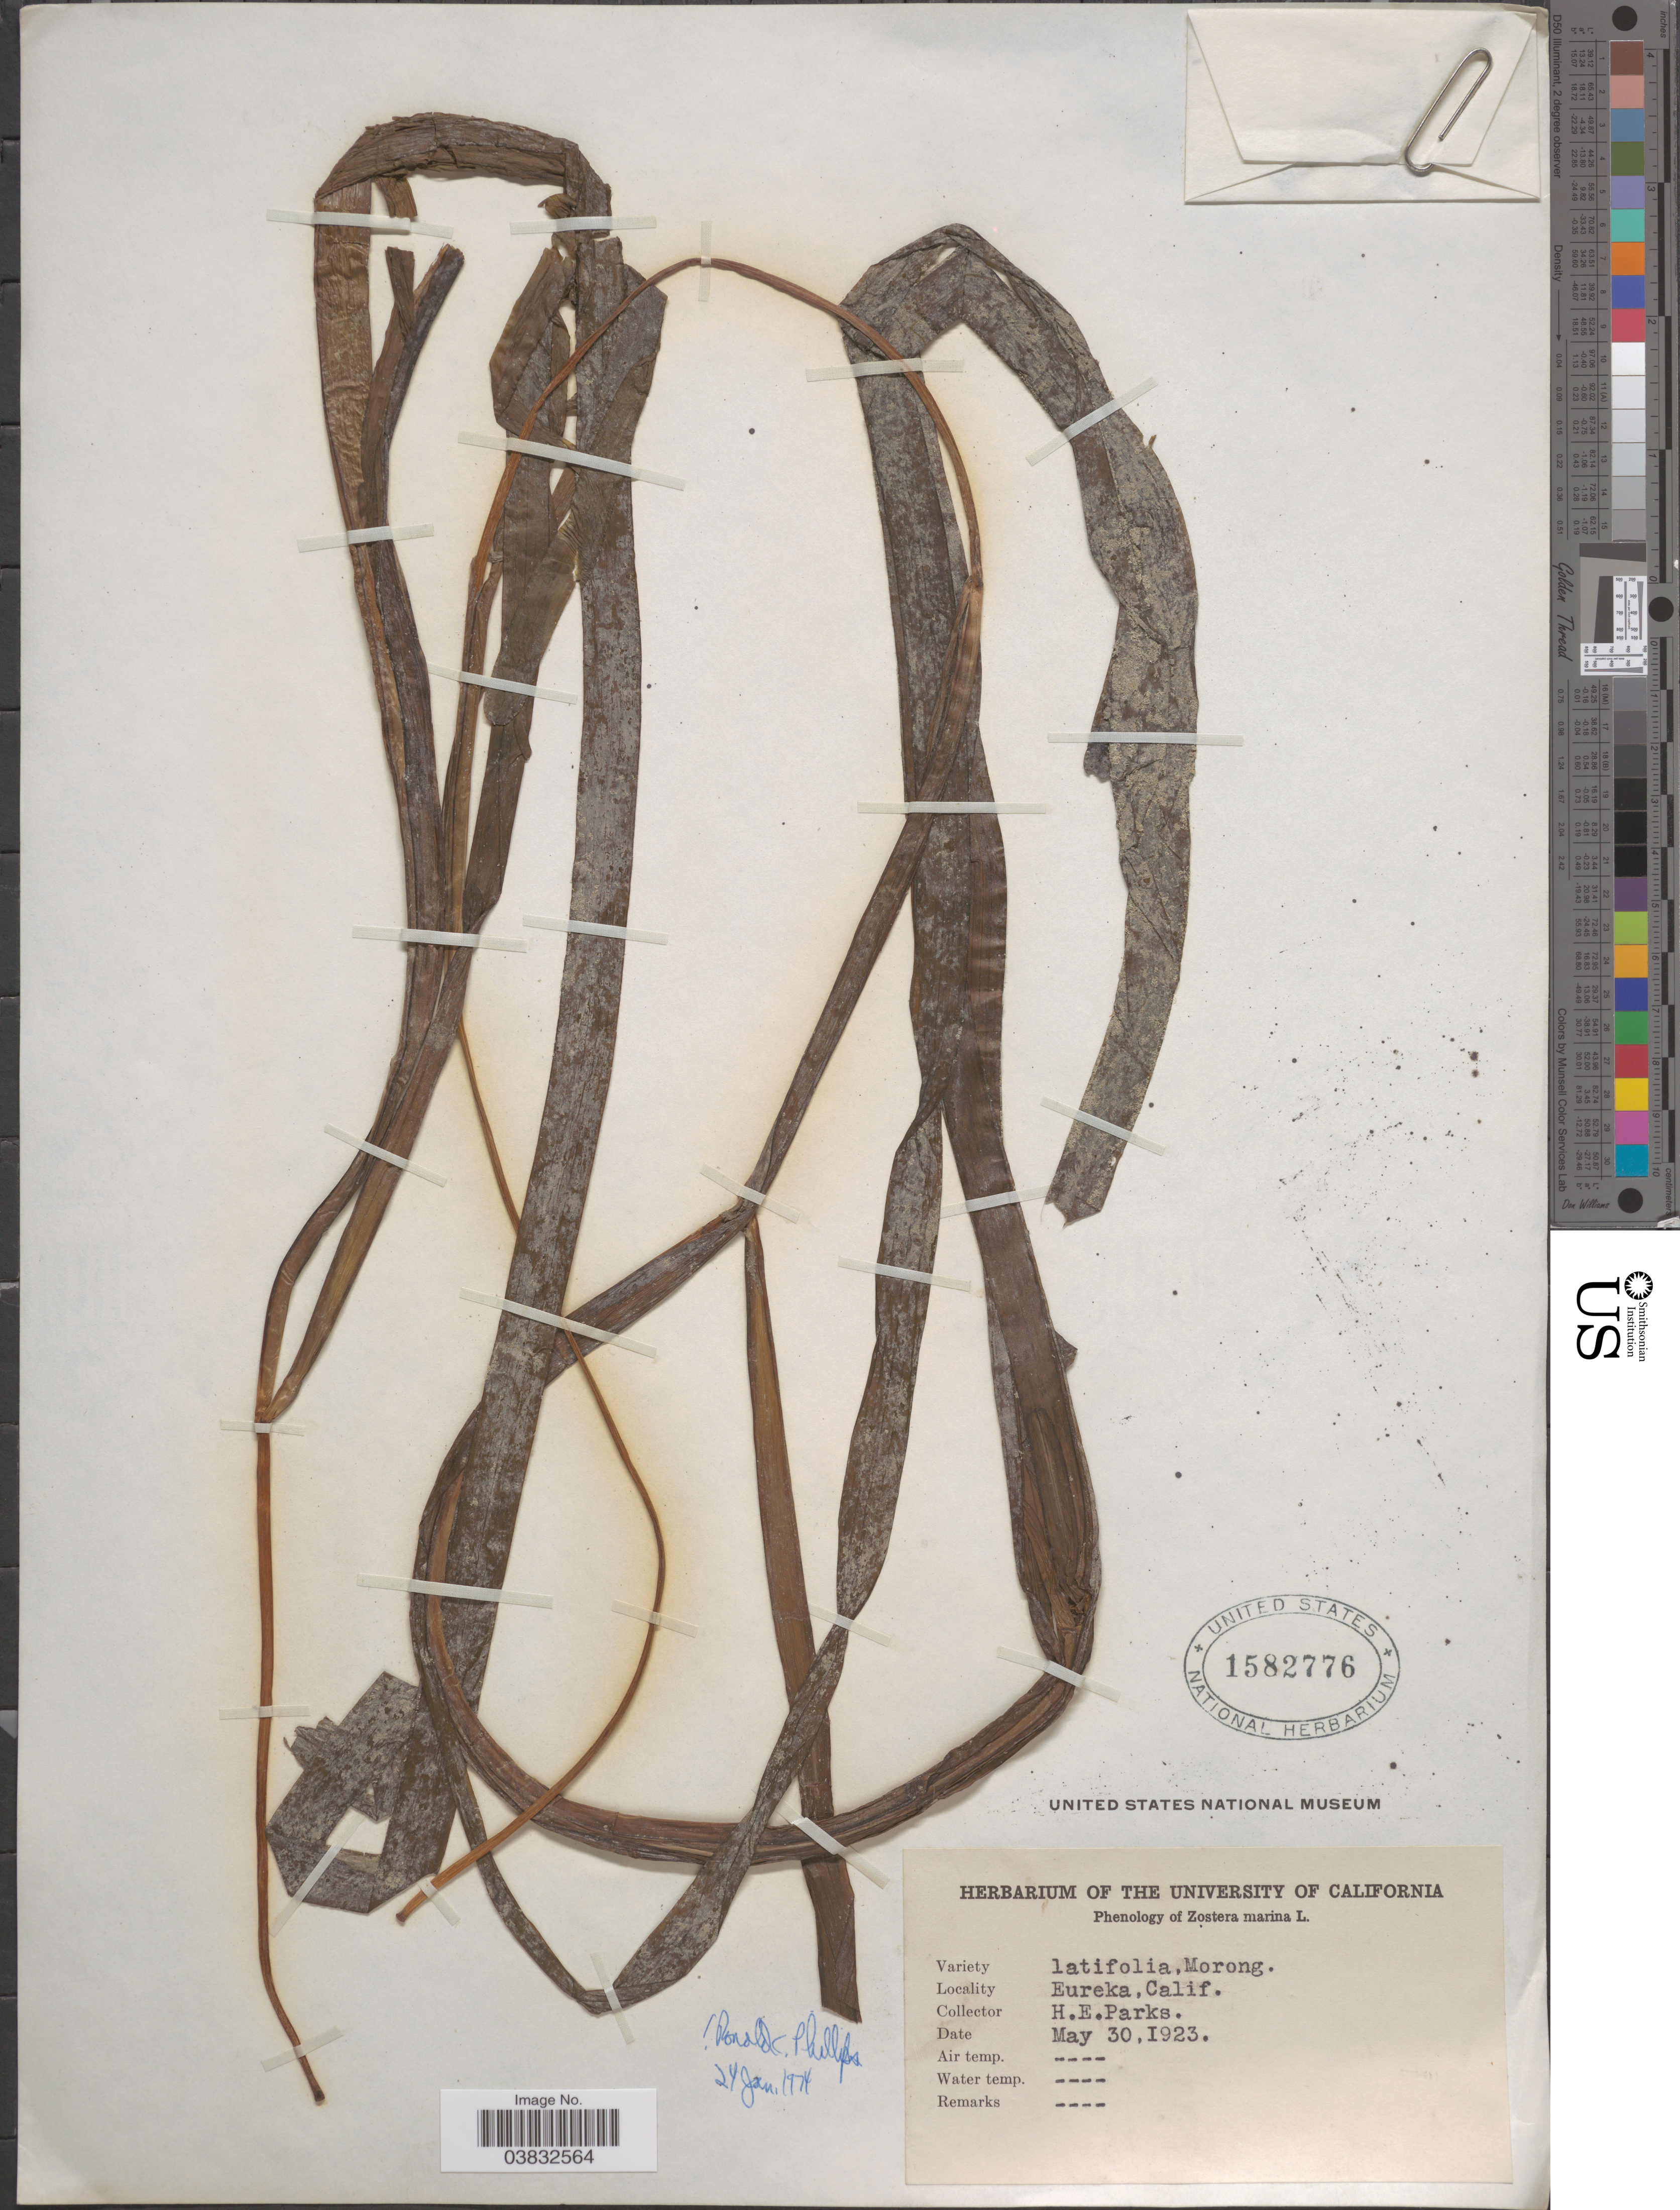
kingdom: Plantae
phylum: Tracheophyta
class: Liliopsida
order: Alismatales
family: Zosteraceae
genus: Zostera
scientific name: Zostera marina var. latifolia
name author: L.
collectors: H. E. Parks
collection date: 1923-05-30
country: United States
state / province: California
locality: Eureka.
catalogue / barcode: US 1582776